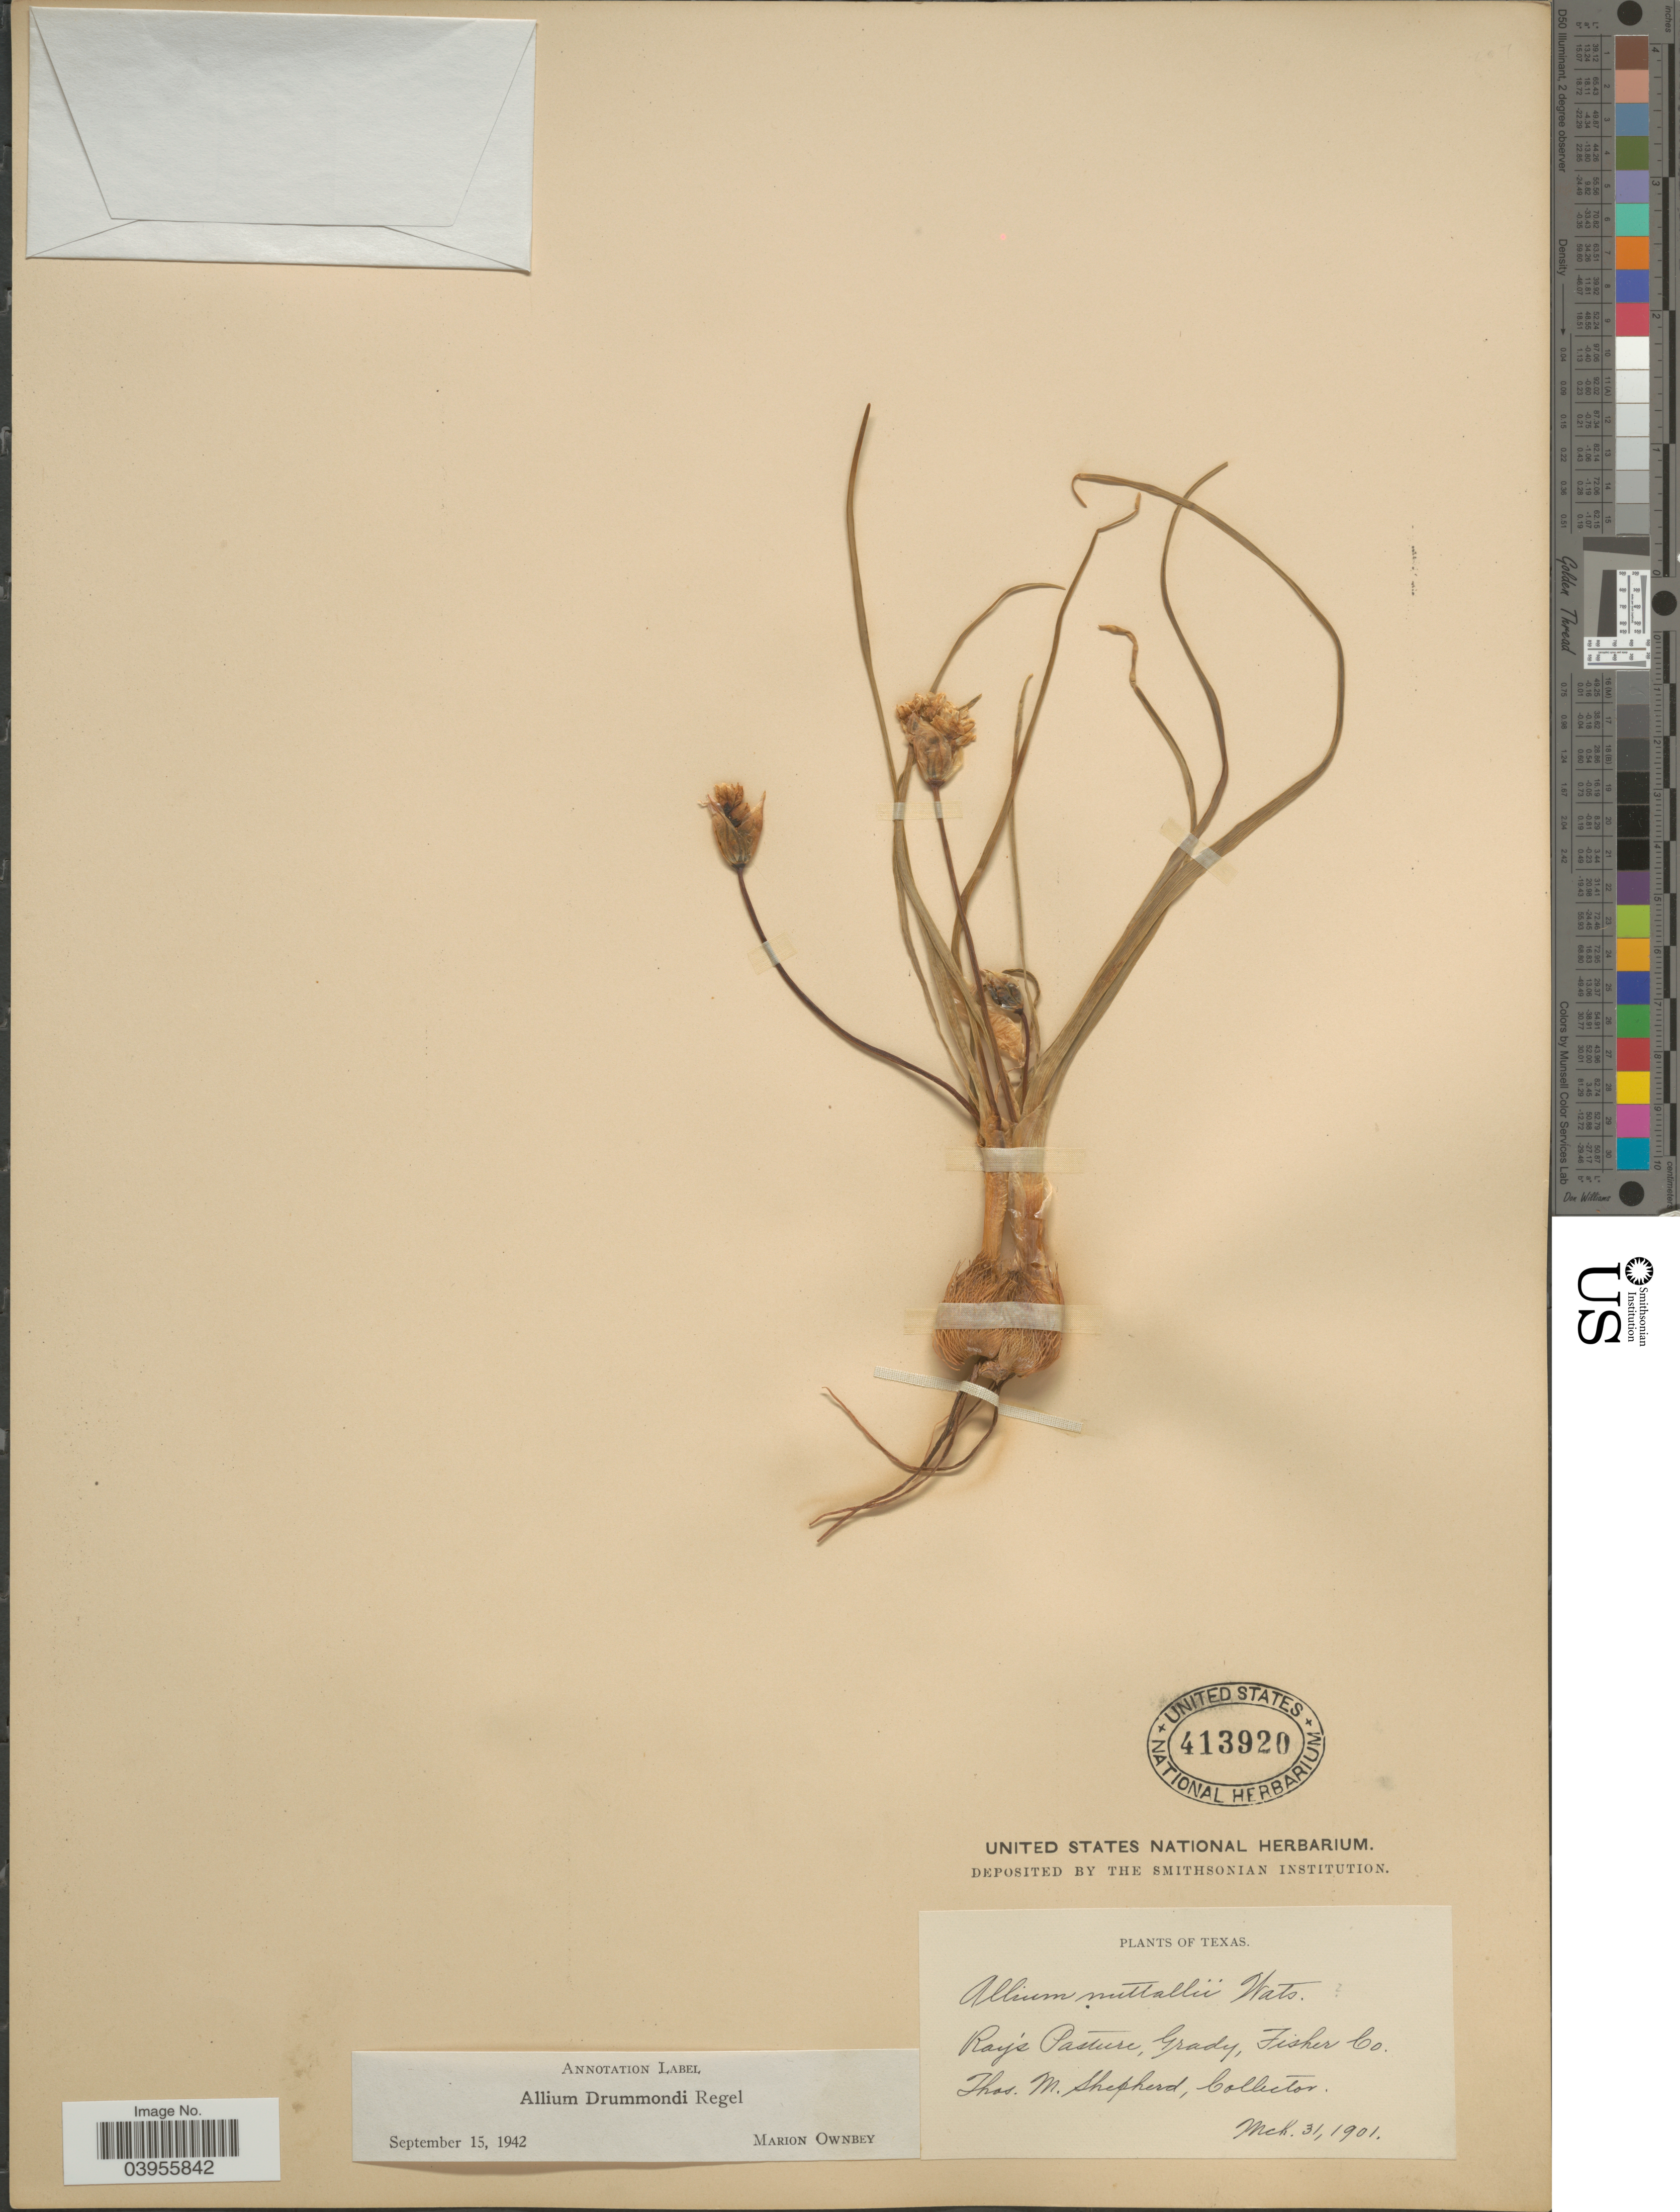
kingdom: Plantae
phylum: Tracheophyta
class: Liliopsida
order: Asparagales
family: Amaryllidaceae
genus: Allium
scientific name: Allium drummondii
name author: Regel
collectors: T. Shepherd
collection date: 1901-03-31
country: United States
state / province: Texas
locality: Ray's Pasture, Grady, Fisher Co.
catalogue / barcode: US 413920